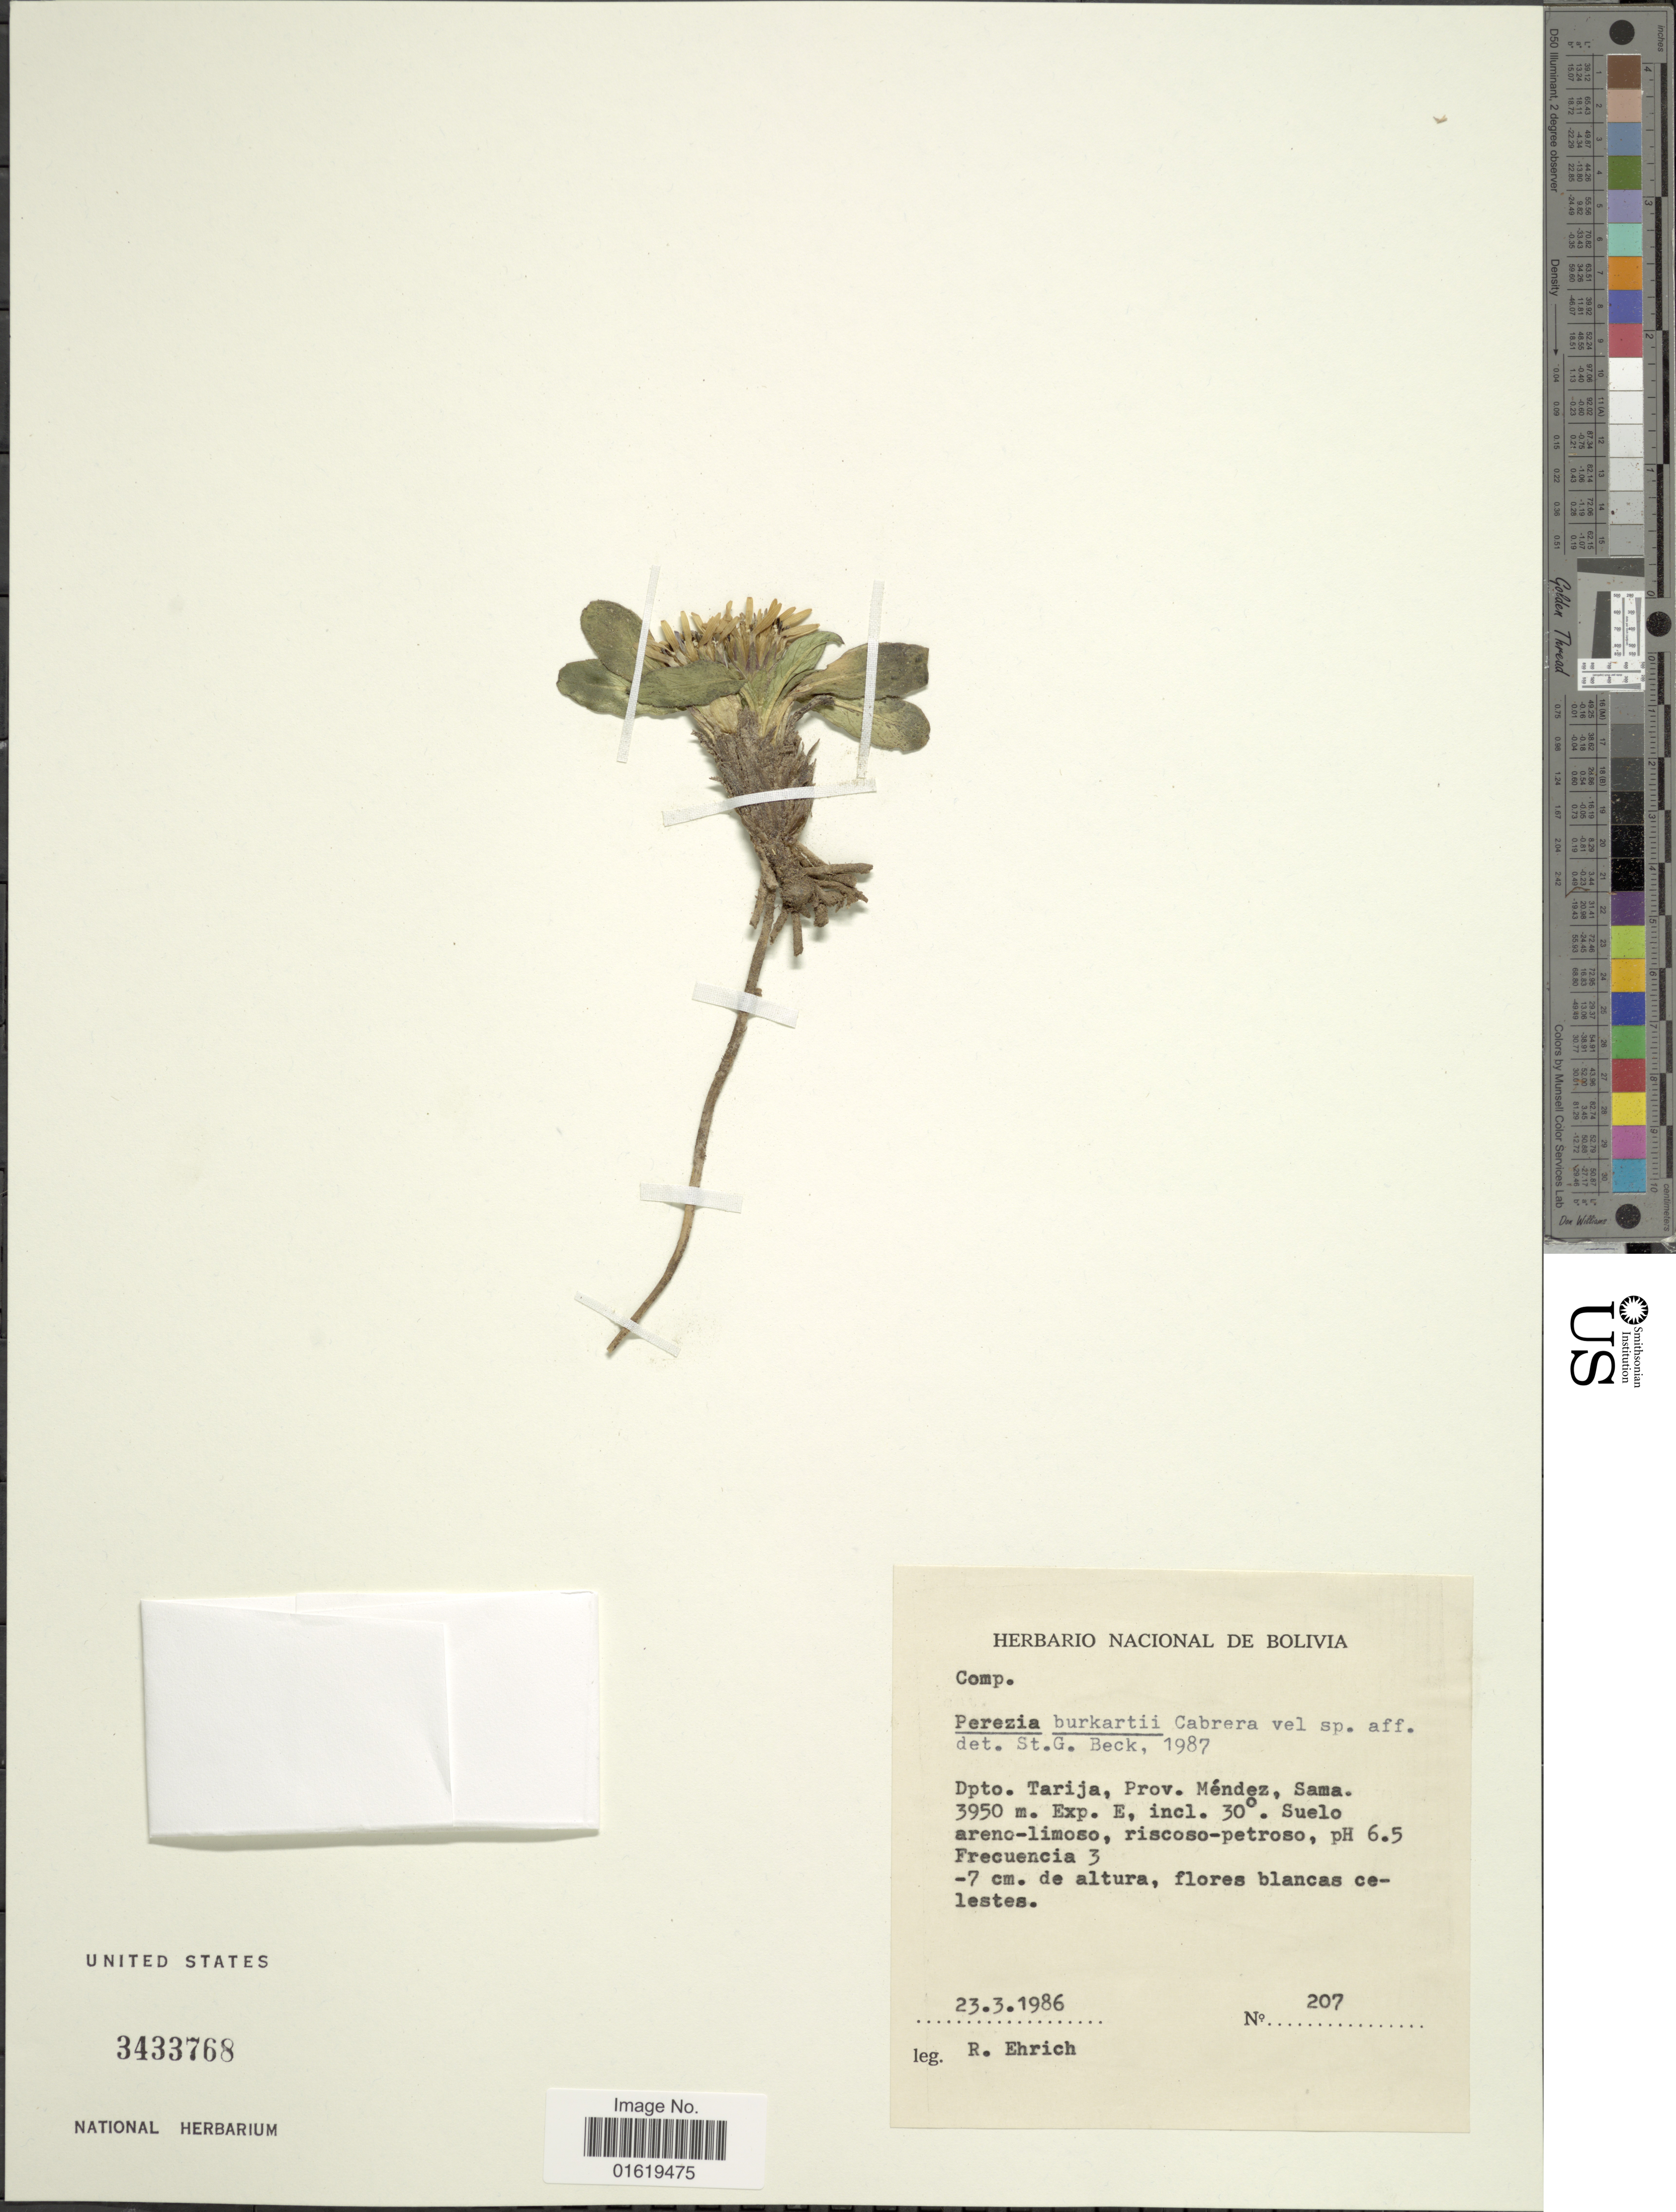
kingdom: Plantae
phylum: Tracheophyta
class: Magnoliopsida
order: Asterales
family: Asteraceae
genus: Perezia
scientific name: Perezia coerulescens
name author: Wedd.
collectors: R. Ehrich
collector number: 207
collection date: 1986-03-23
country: Bolivia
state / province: Tarija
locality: Dpto. Tarija, Prov. Méndez, Sama.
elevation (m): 3950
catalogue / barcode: US 3433768